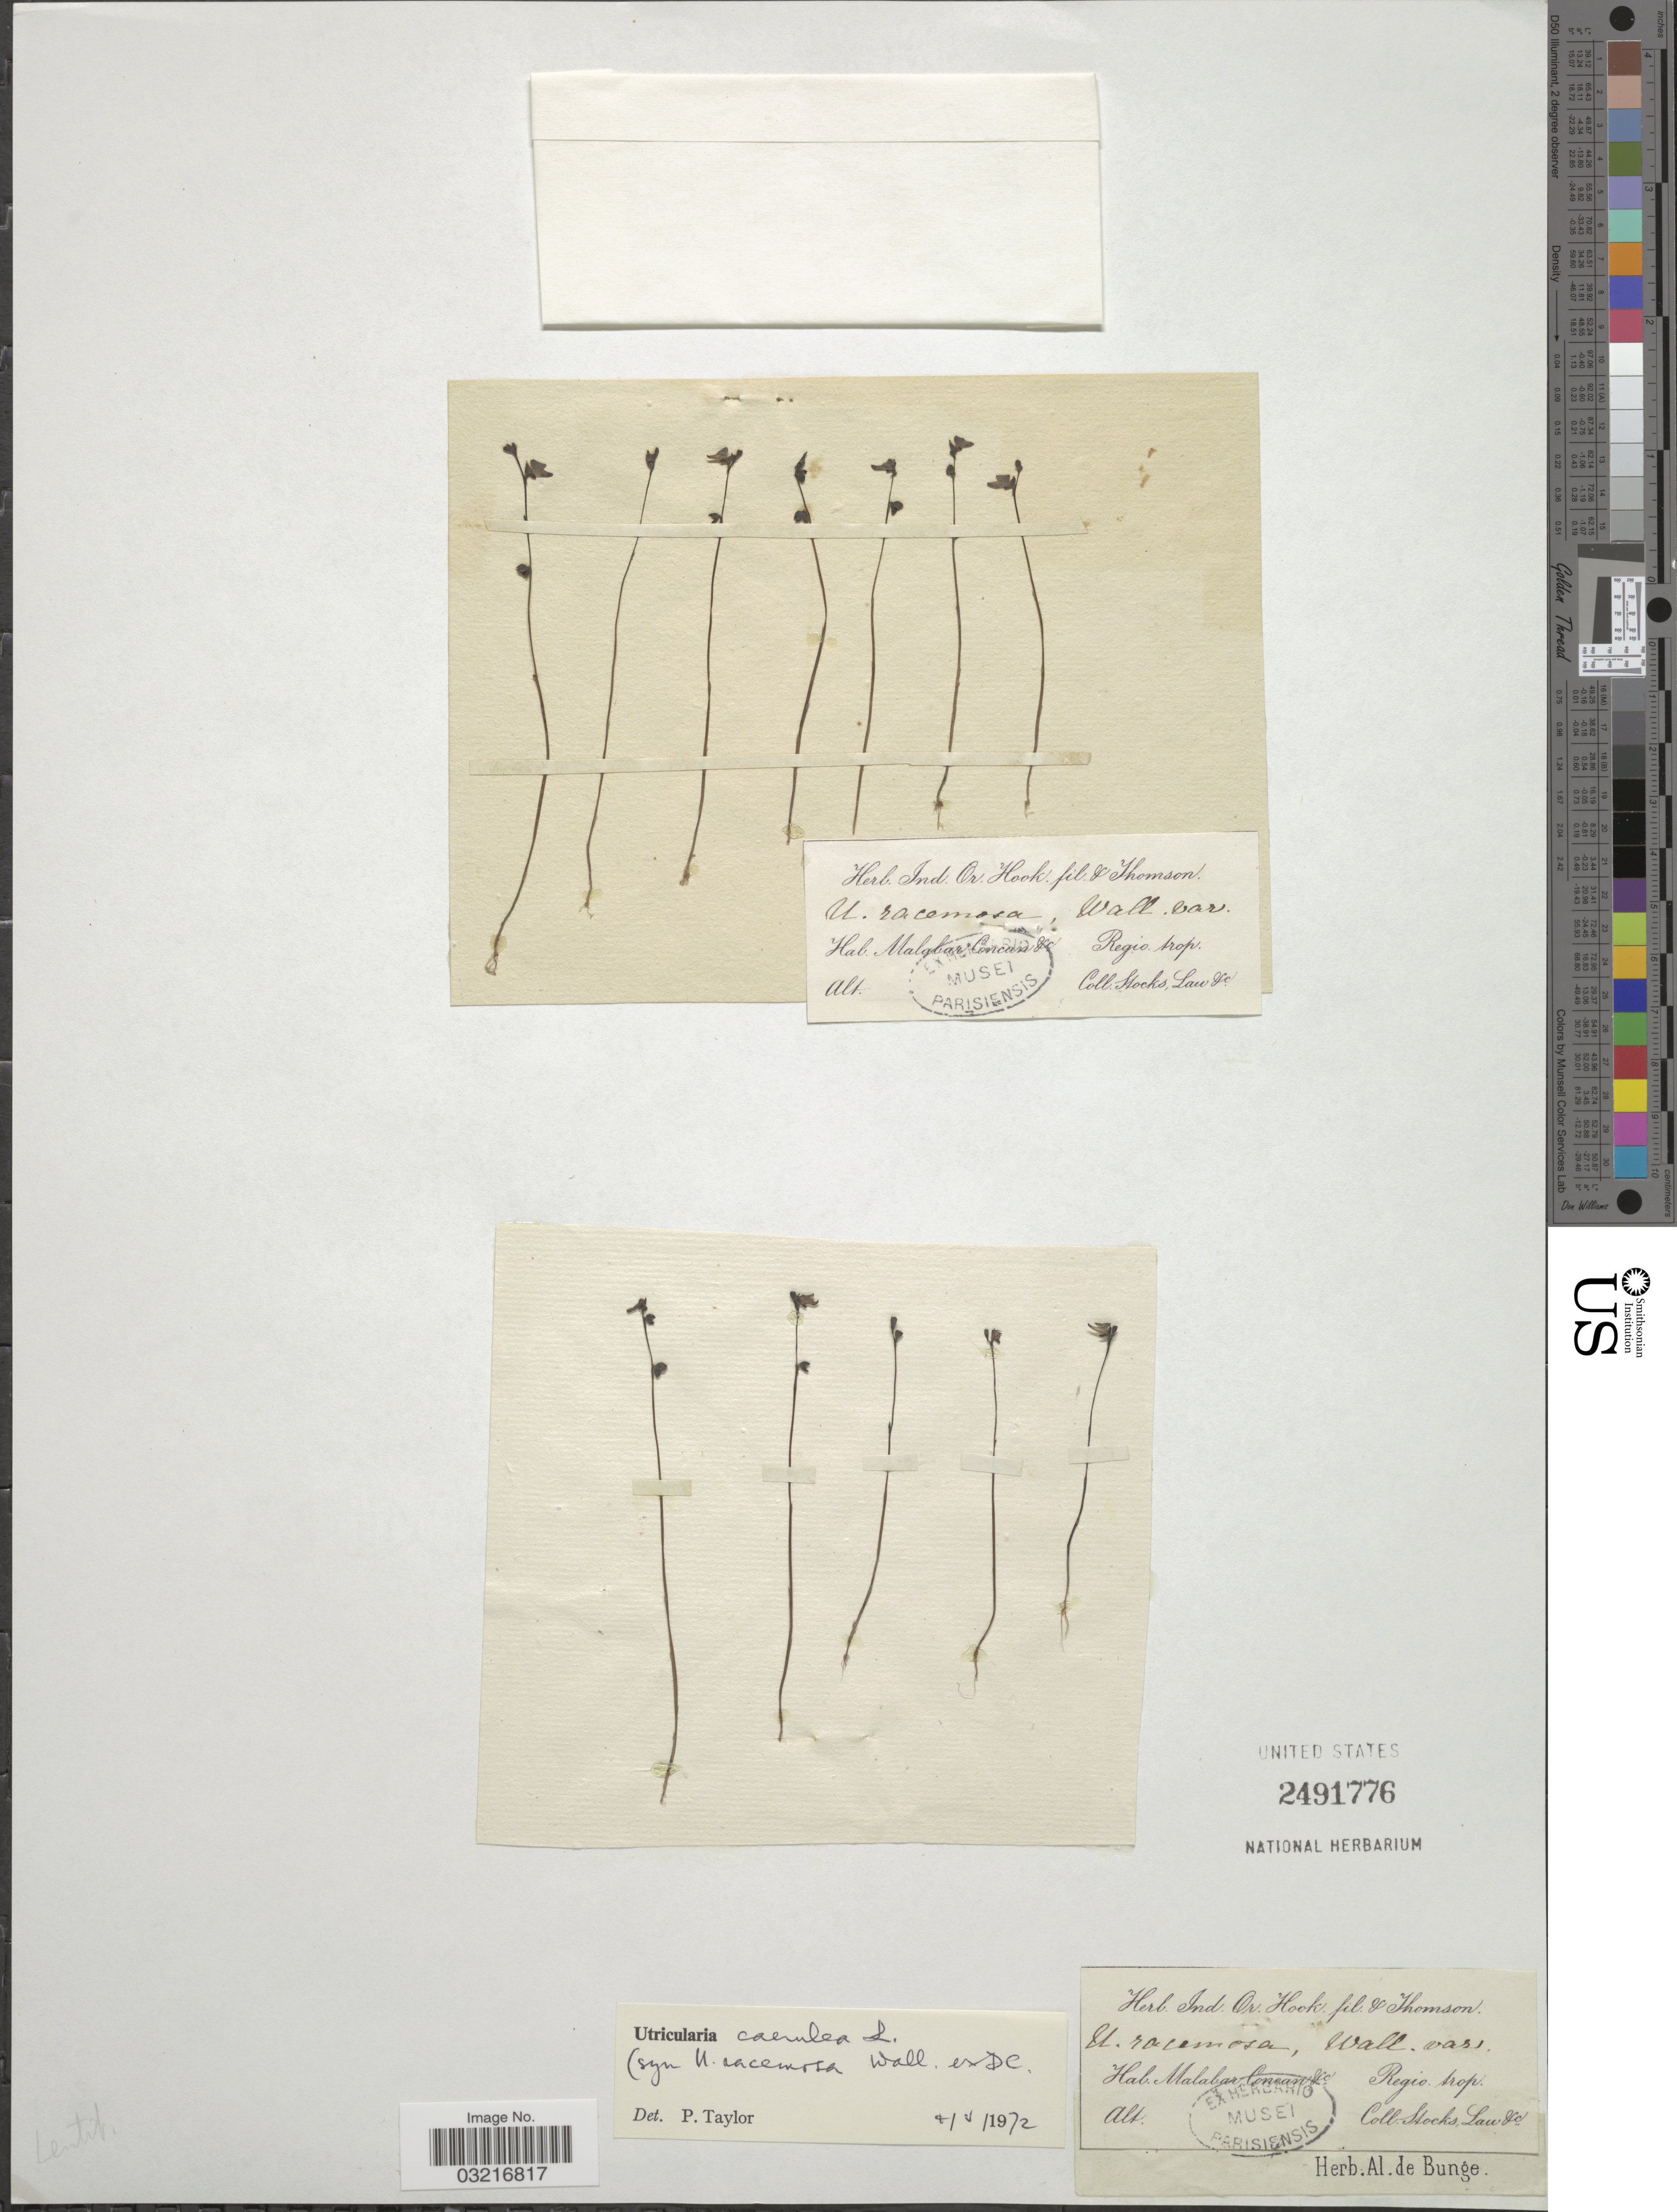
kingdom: Plantae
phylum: Tracheophyta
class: Magnoliopsida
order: Lamiales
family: Lentibulariaceae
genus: Utricularia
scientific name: Utricularia caerulea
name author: L.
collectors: J. Stocks & J. Law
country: India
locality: Malabar, Concan &c, Regio. trop.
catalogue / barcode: US 2491776